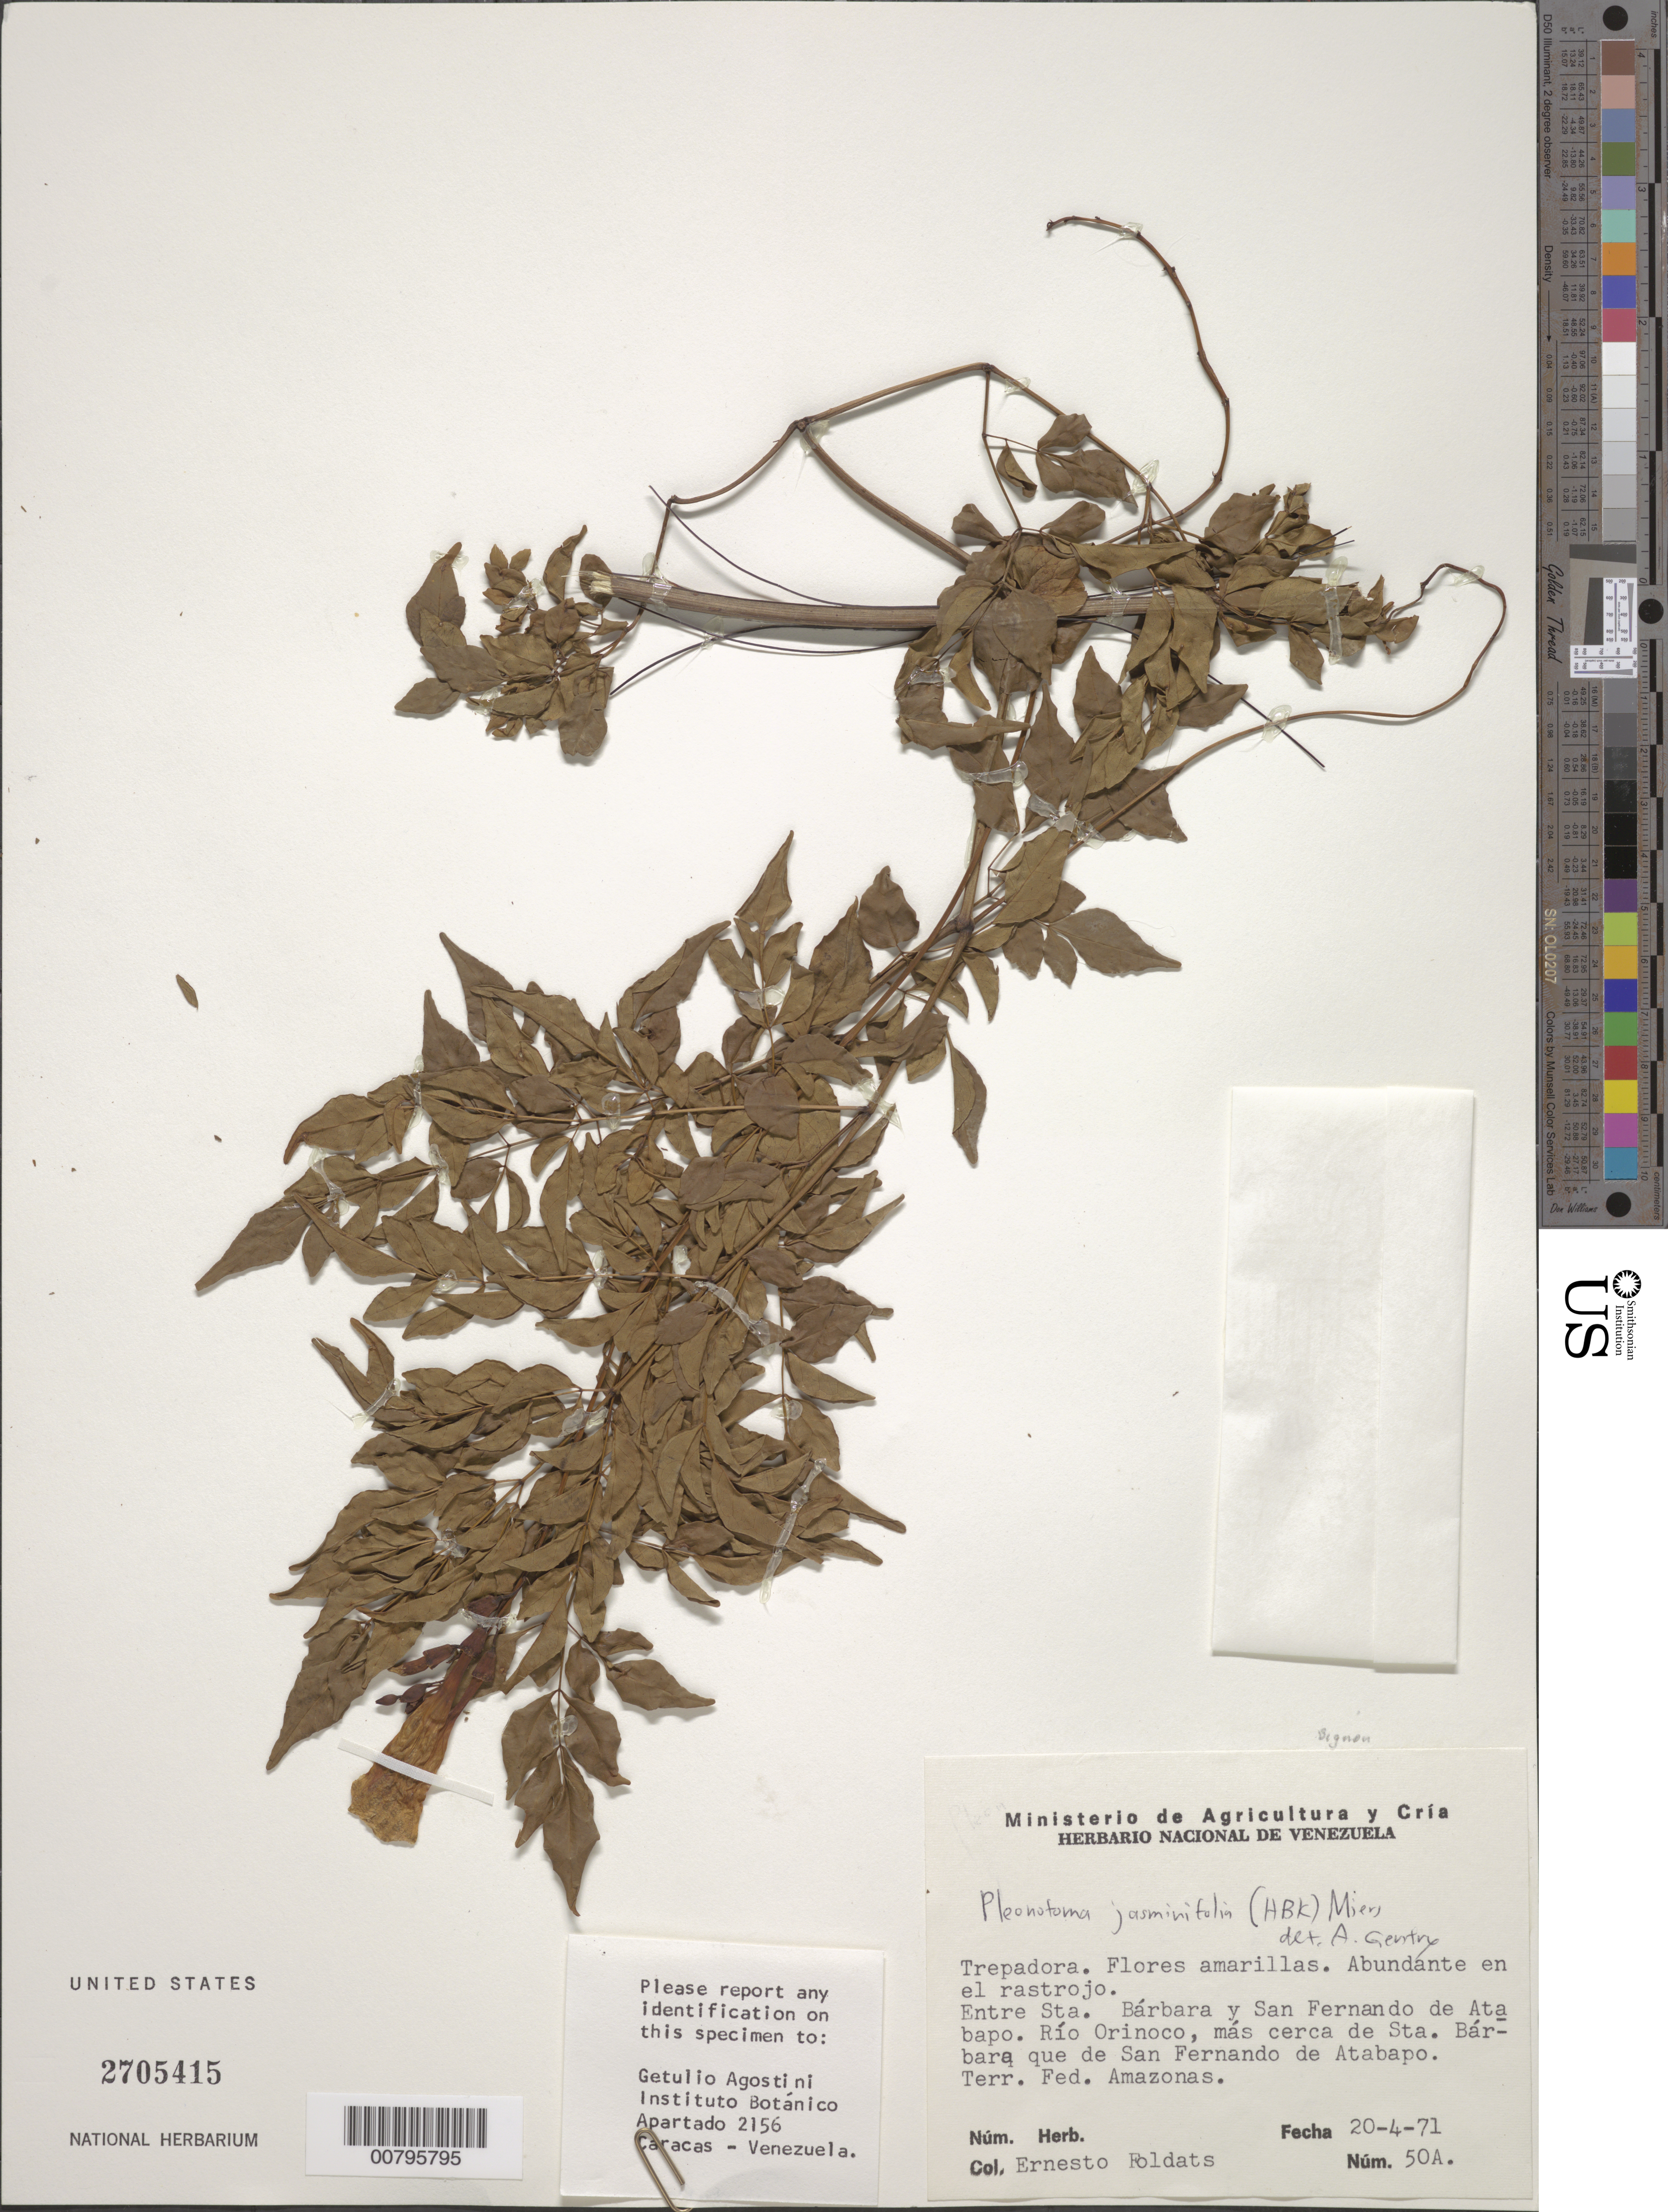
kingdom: Plantae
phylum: Tracheophyta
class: Magnoliopsida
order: Lamiales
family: Bignoniaceae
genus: Pleonotoma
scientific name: Pleonotoma jasminifolia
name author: (Kunth) Miers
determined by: Gentry, A. H.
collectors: E. Foldats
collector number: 50 A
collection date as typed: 20-Apr-71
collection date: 1971-04-20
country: Venezuela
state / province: Amazonas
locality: Río Orinoco, Sta. Barbara que San Fernando de Atabapo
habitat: Rastrojo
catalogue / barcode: US 2705415